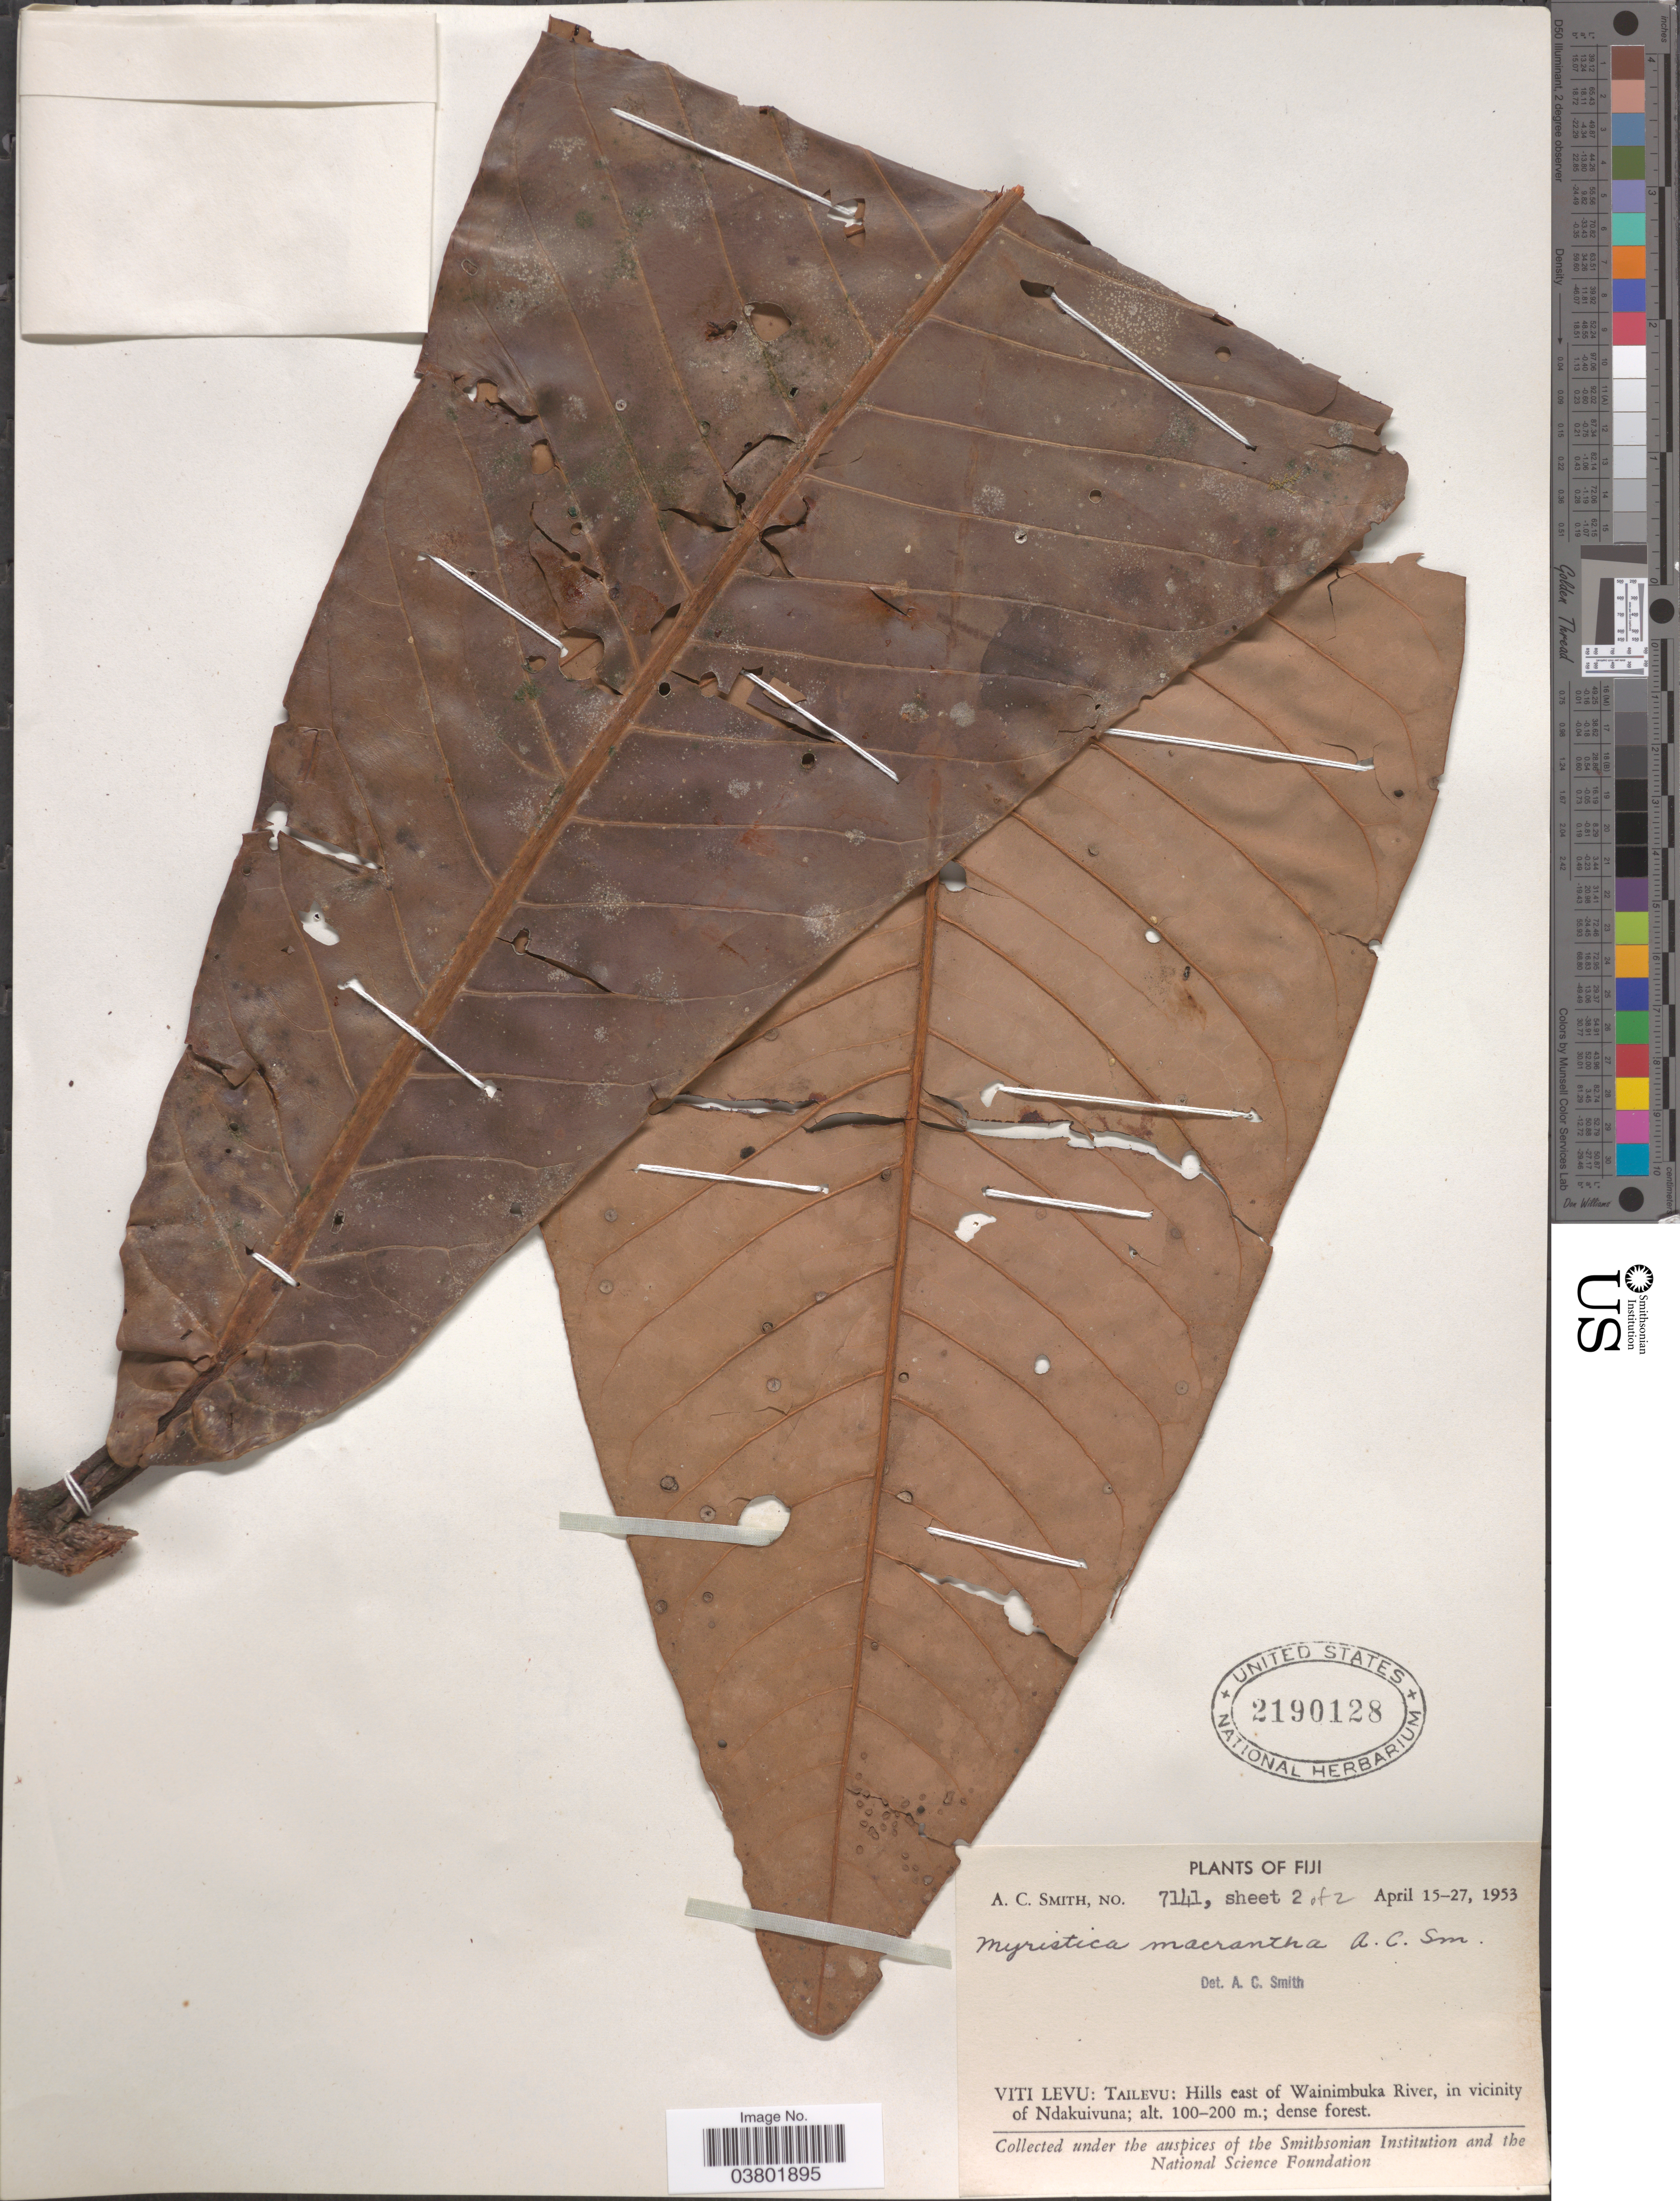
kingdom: Plantae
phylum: Tracheophyta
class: Magnoliopsida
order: Magnoliales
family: Myristicaceae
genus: Myristica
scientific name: Myristica macrantha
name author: A.C. Sm.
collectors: A. C. Smith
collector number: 7141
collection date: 1953-04-15/1953-04-27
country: Fiji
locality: Viti Levu: Tailevu: Hills east of Wainimbuka River, in vicinity of Ndakuivuna.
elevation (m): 100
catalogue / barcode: US 2190128